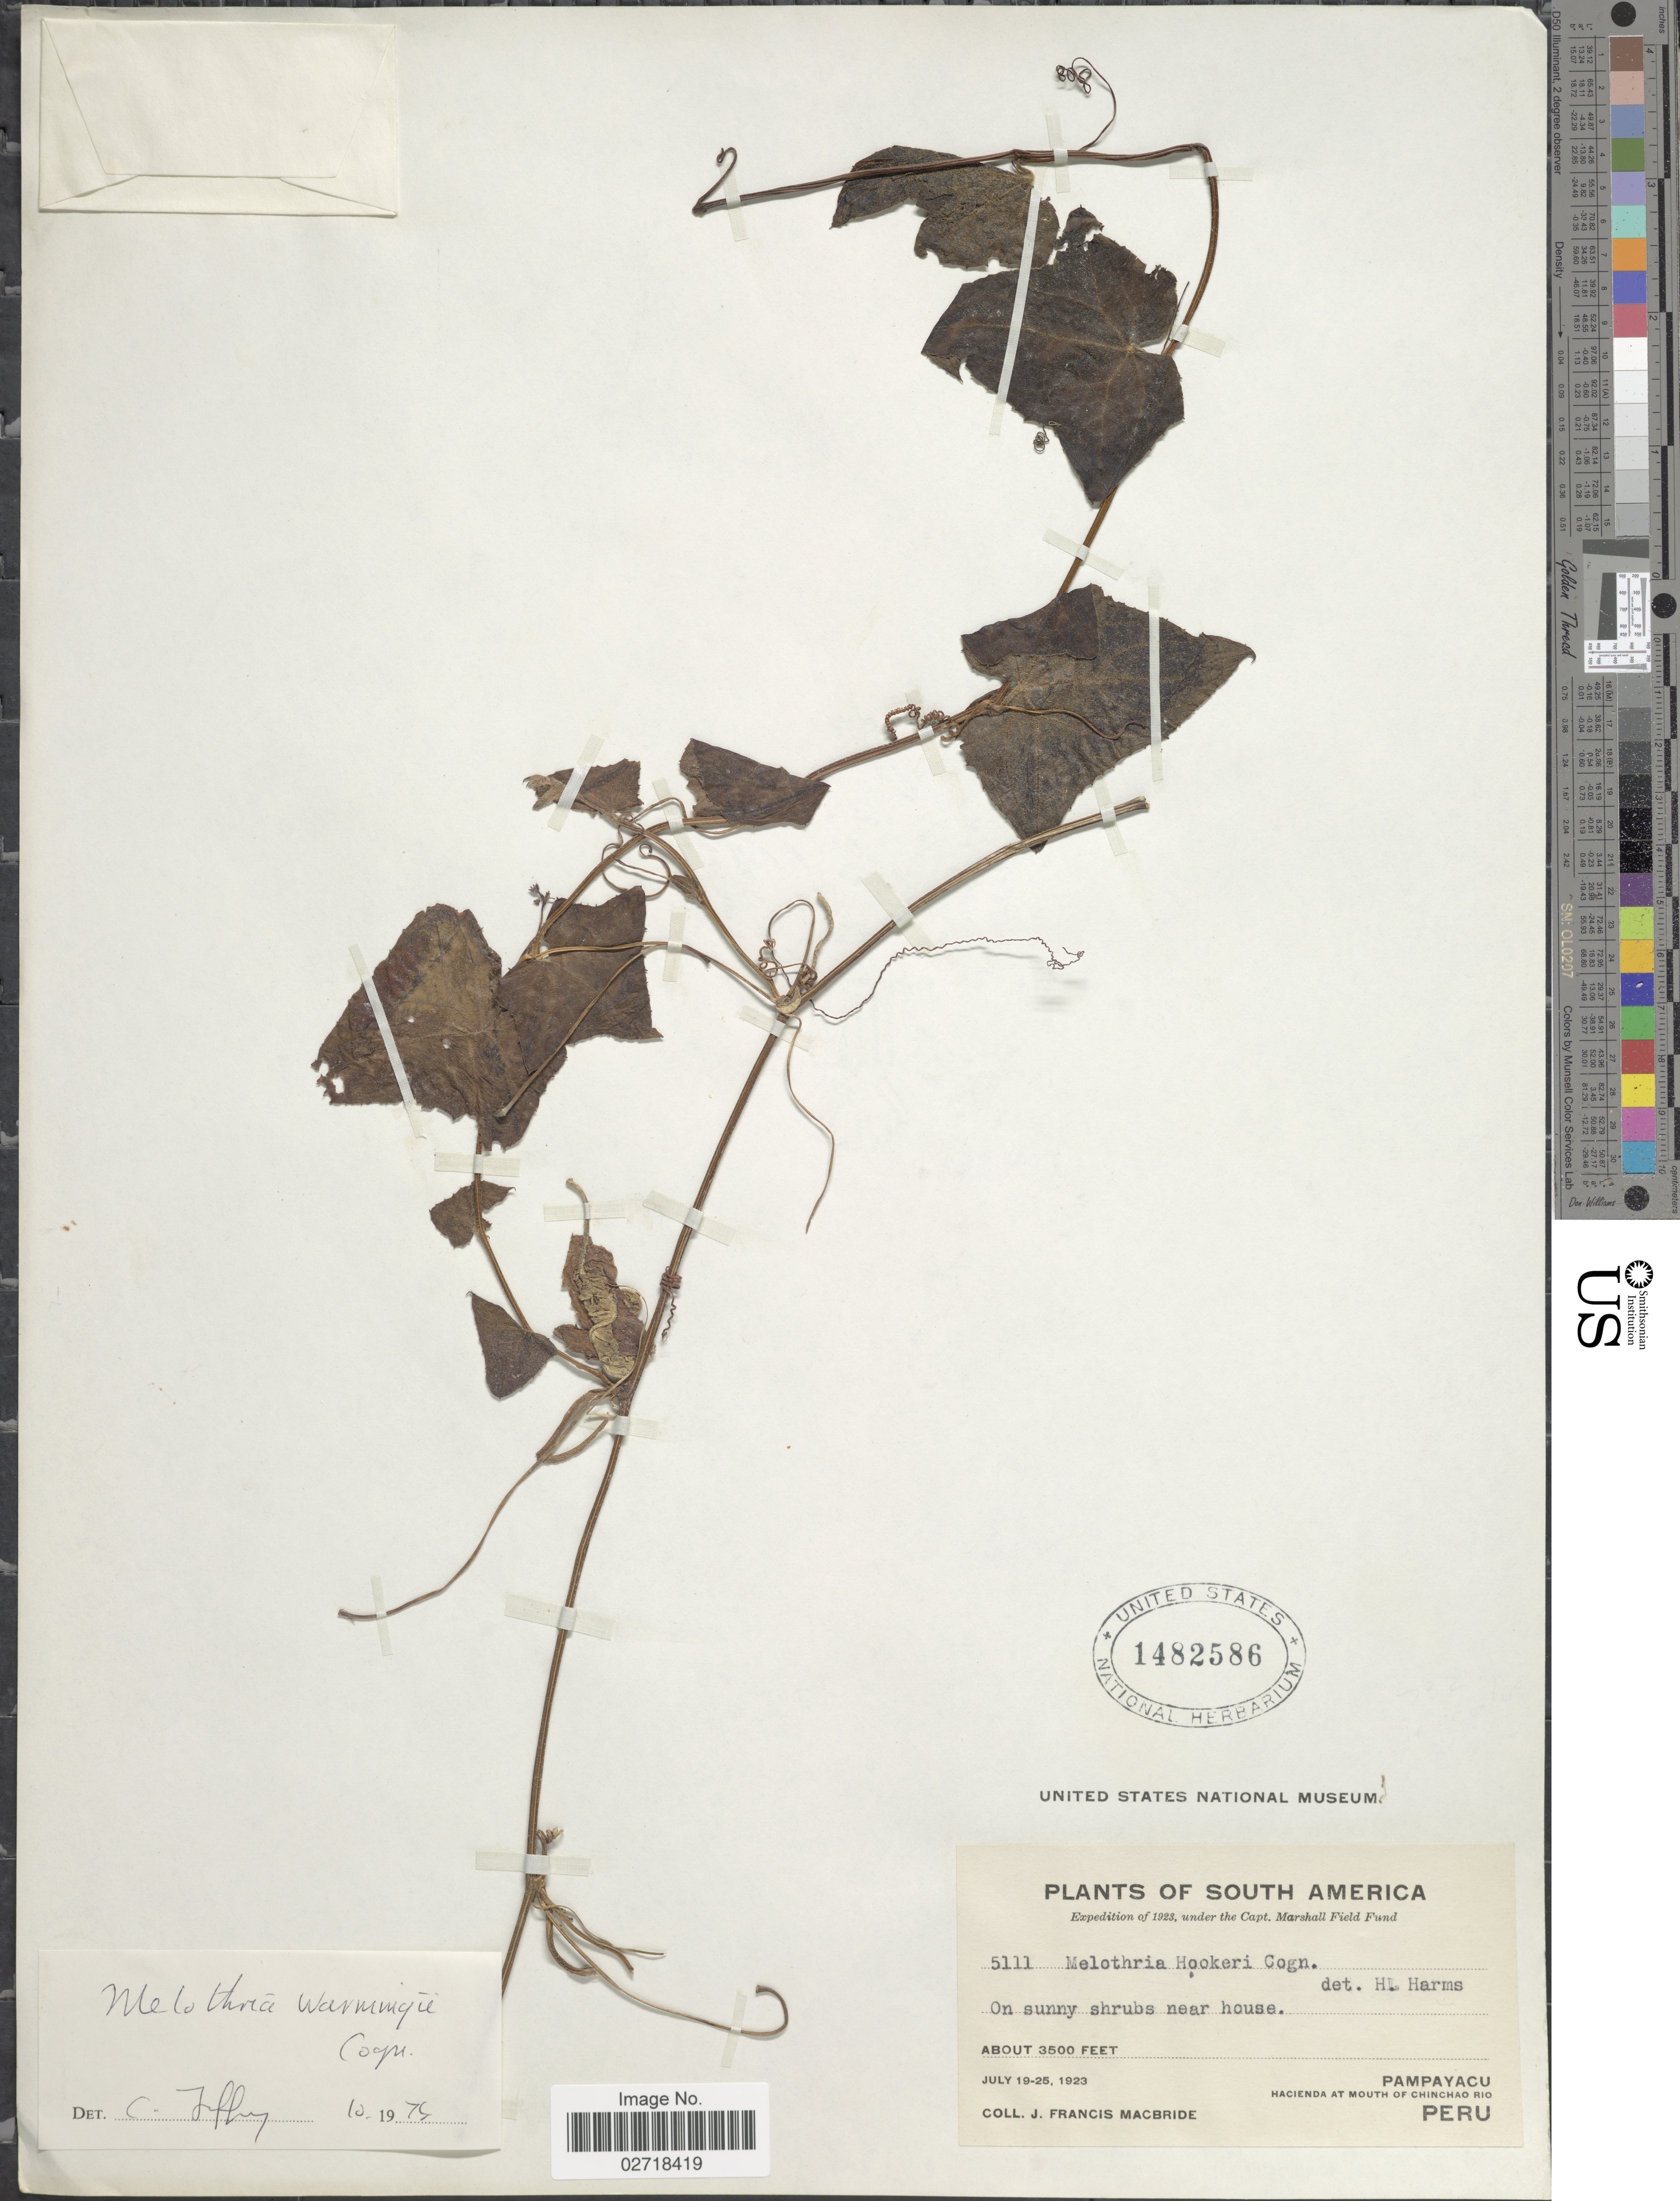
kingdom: Plantae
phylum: Tracheophyta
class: Magnoliopsida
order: Cucurbitales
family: Cucurbitaceae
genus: Melothria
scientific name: Melothria warmingii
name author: Cogn.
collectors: J. F. Macbride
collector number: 5111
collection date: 1923-07-19/1923-07-25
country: Peru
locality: Near house. Pampayacu. Hacienda at mouth of Chinchao Rio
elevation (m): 1067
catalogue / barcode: US 1482586